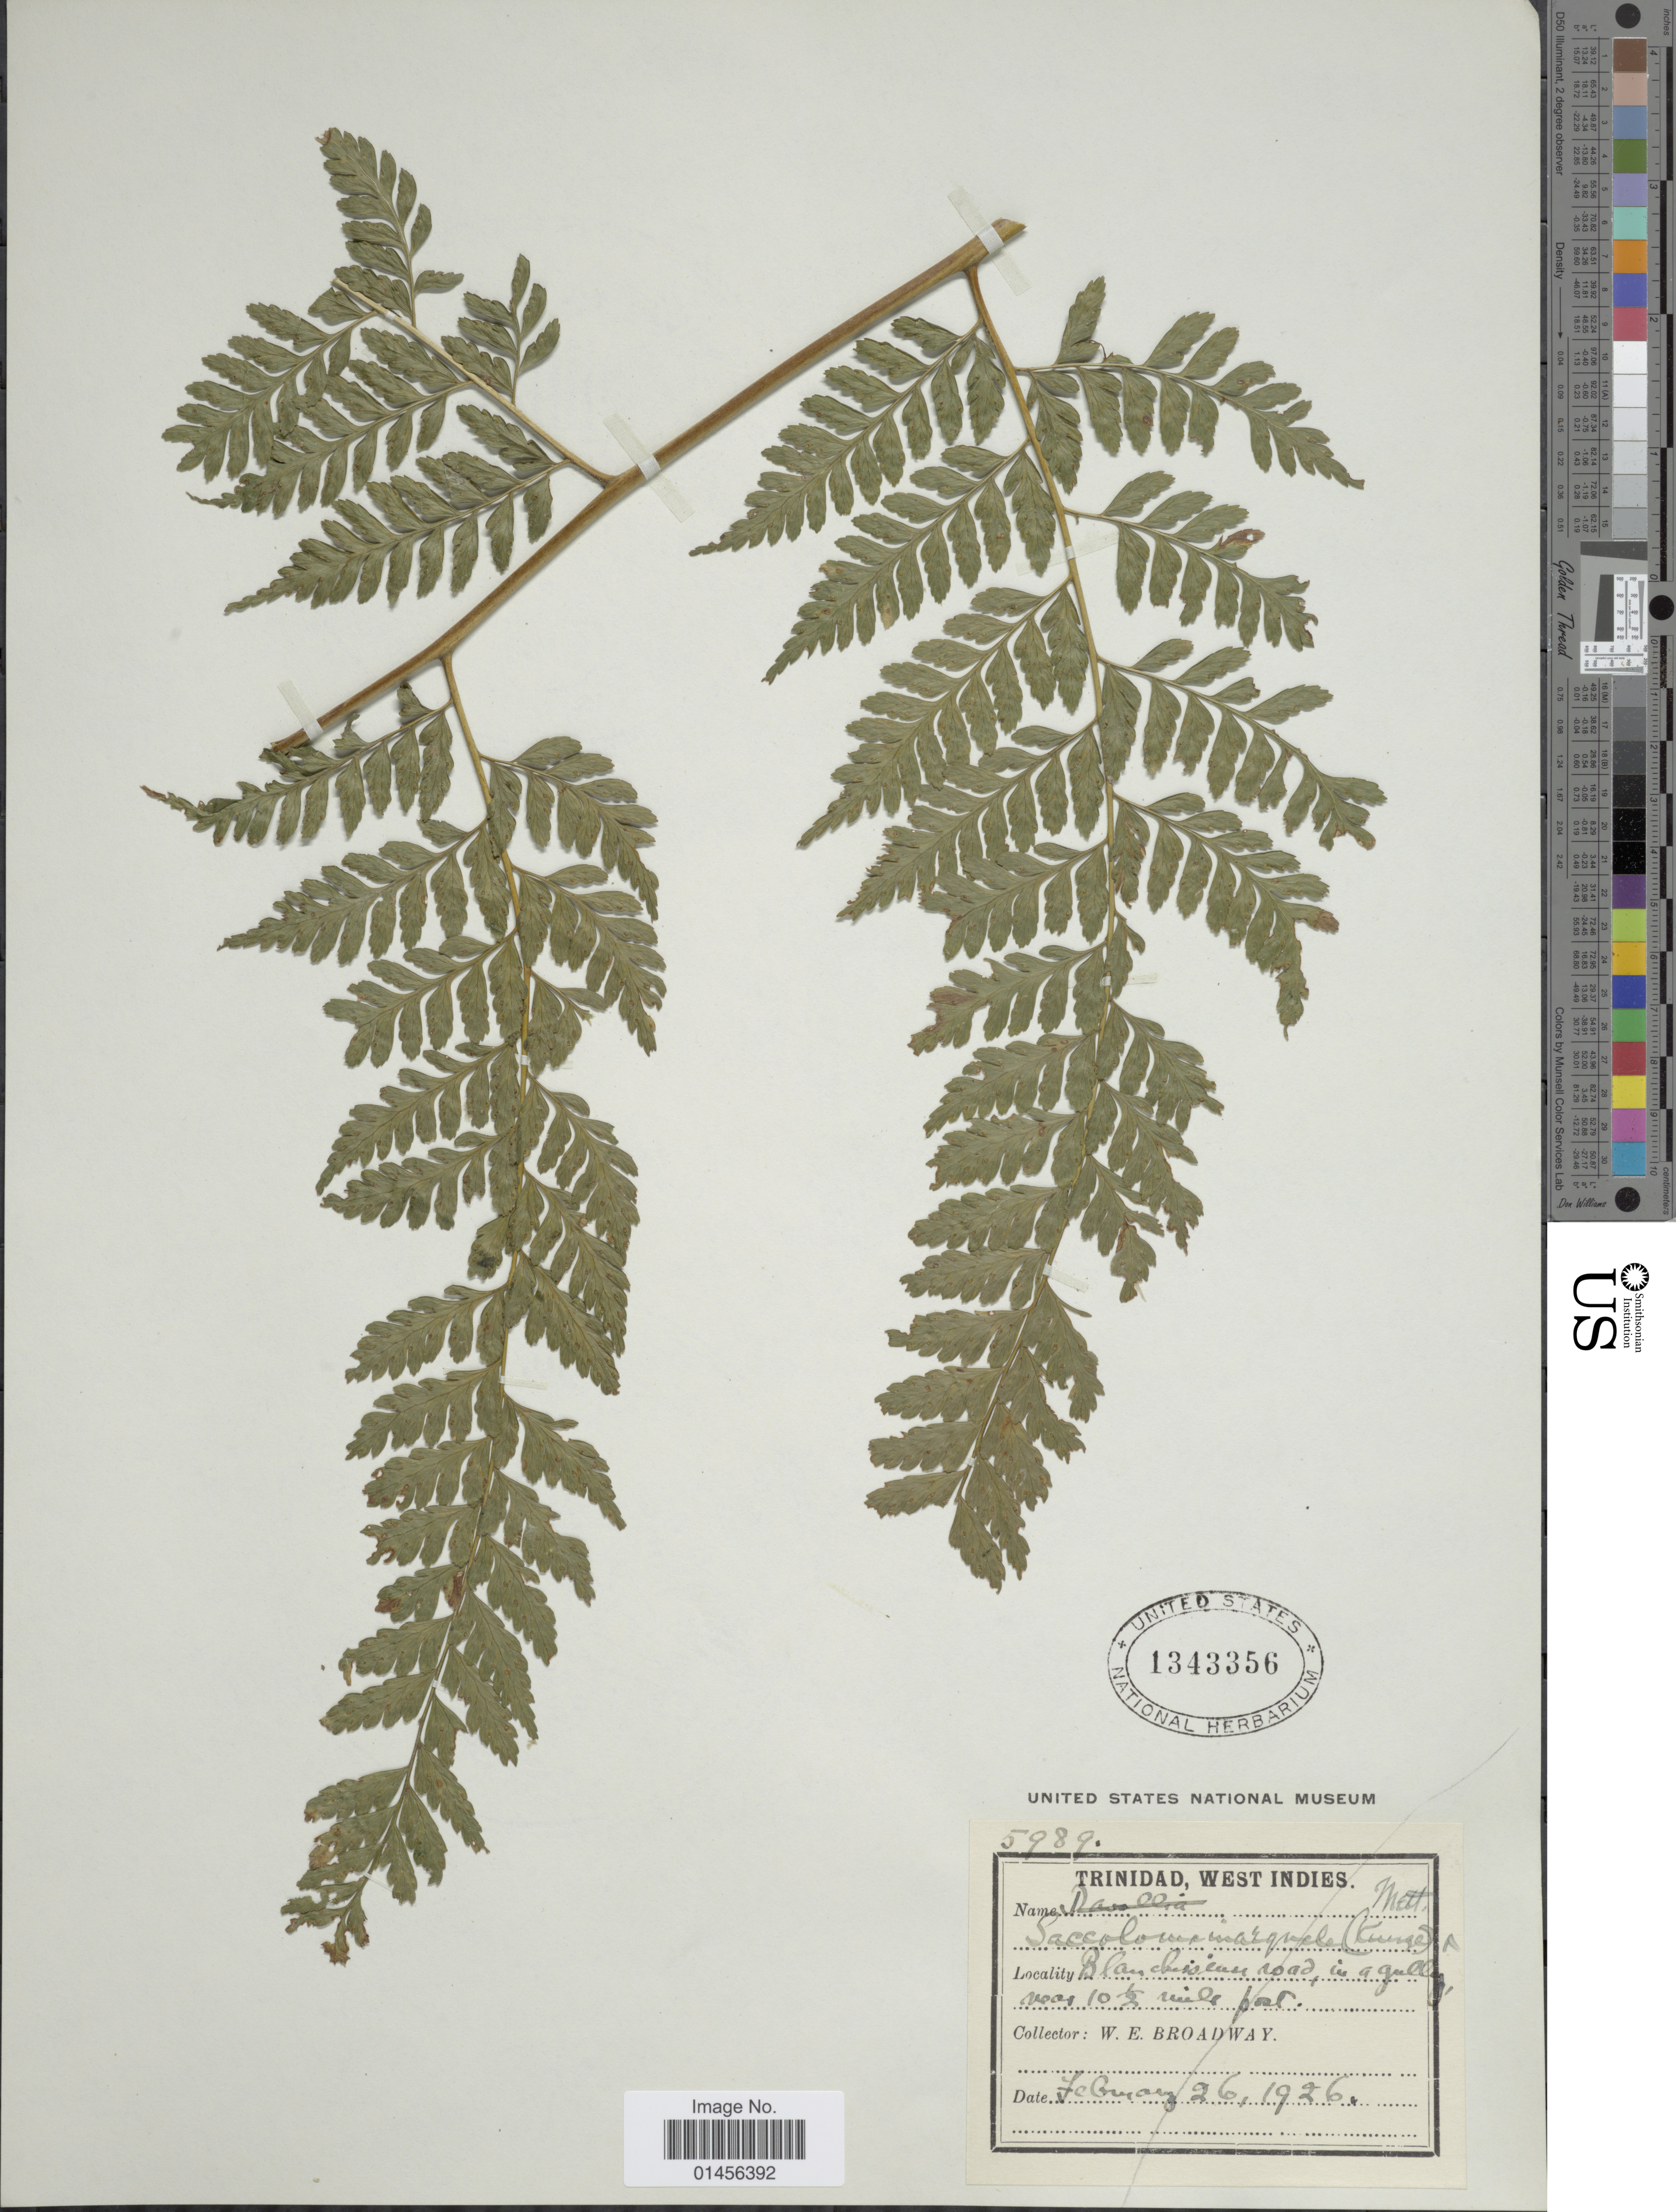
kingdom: Plantae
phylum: Tracheophyta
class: Polypodiopsida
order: Polypodiales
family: Saccolomataceae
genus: Saccoloma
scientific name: Saccoloma inaequale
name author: (Kunze) Mett.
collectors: W. E. Broadway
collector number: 5989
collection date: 1926-02-26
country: Trinidad and Tobago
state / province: Trinidad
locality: Trinidad, West Indies, Blanchisseuse Road, in a gully near 10½ mile post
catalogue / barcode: US 1343356